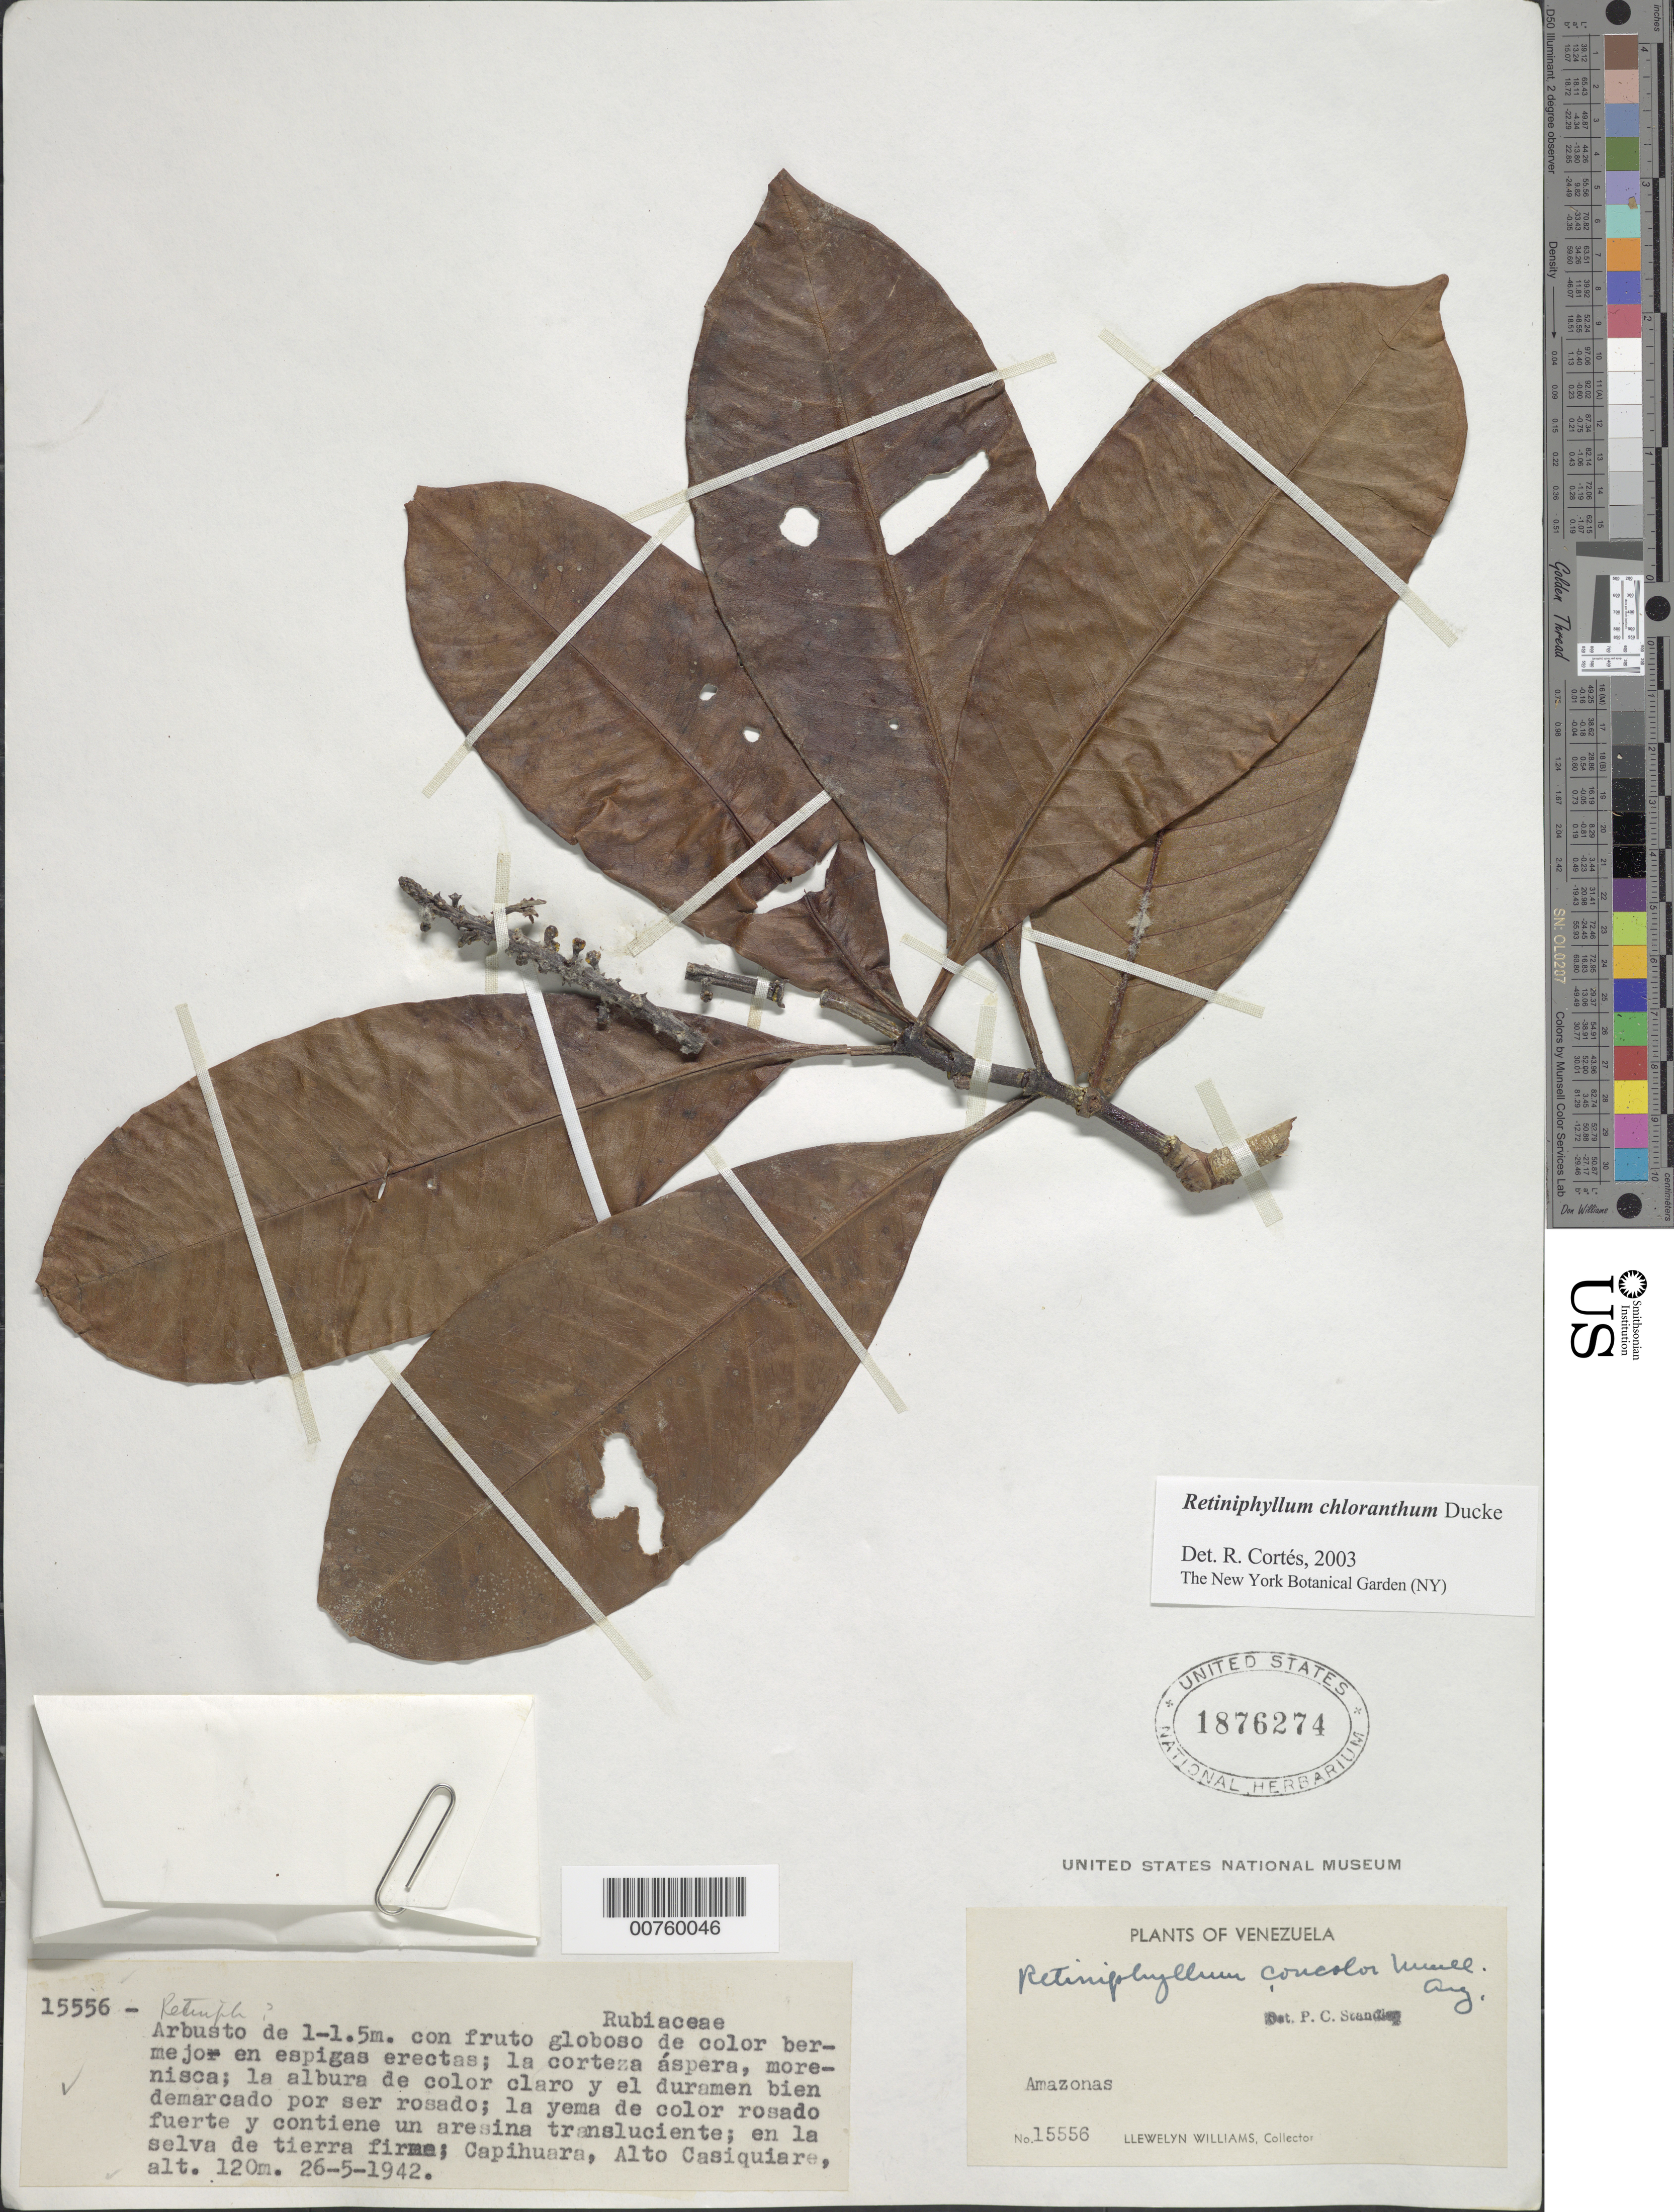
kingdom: Plantae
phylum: Tracheophyta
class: Magnoliopsida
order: Gentianales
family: Rubiaceae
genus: Retiniphyllum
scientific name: Retiniphyllum chloranthum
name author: Ducke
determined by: Cortes R., G.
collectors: Ll. Williams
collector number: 15556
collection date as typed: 26-May-42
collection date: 1942-05-26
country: Venezuela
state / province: Amazonas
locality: Capihuara, Alto Casiquiare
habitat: Selva de tierra firme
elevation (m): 120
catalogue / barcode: US 1876274